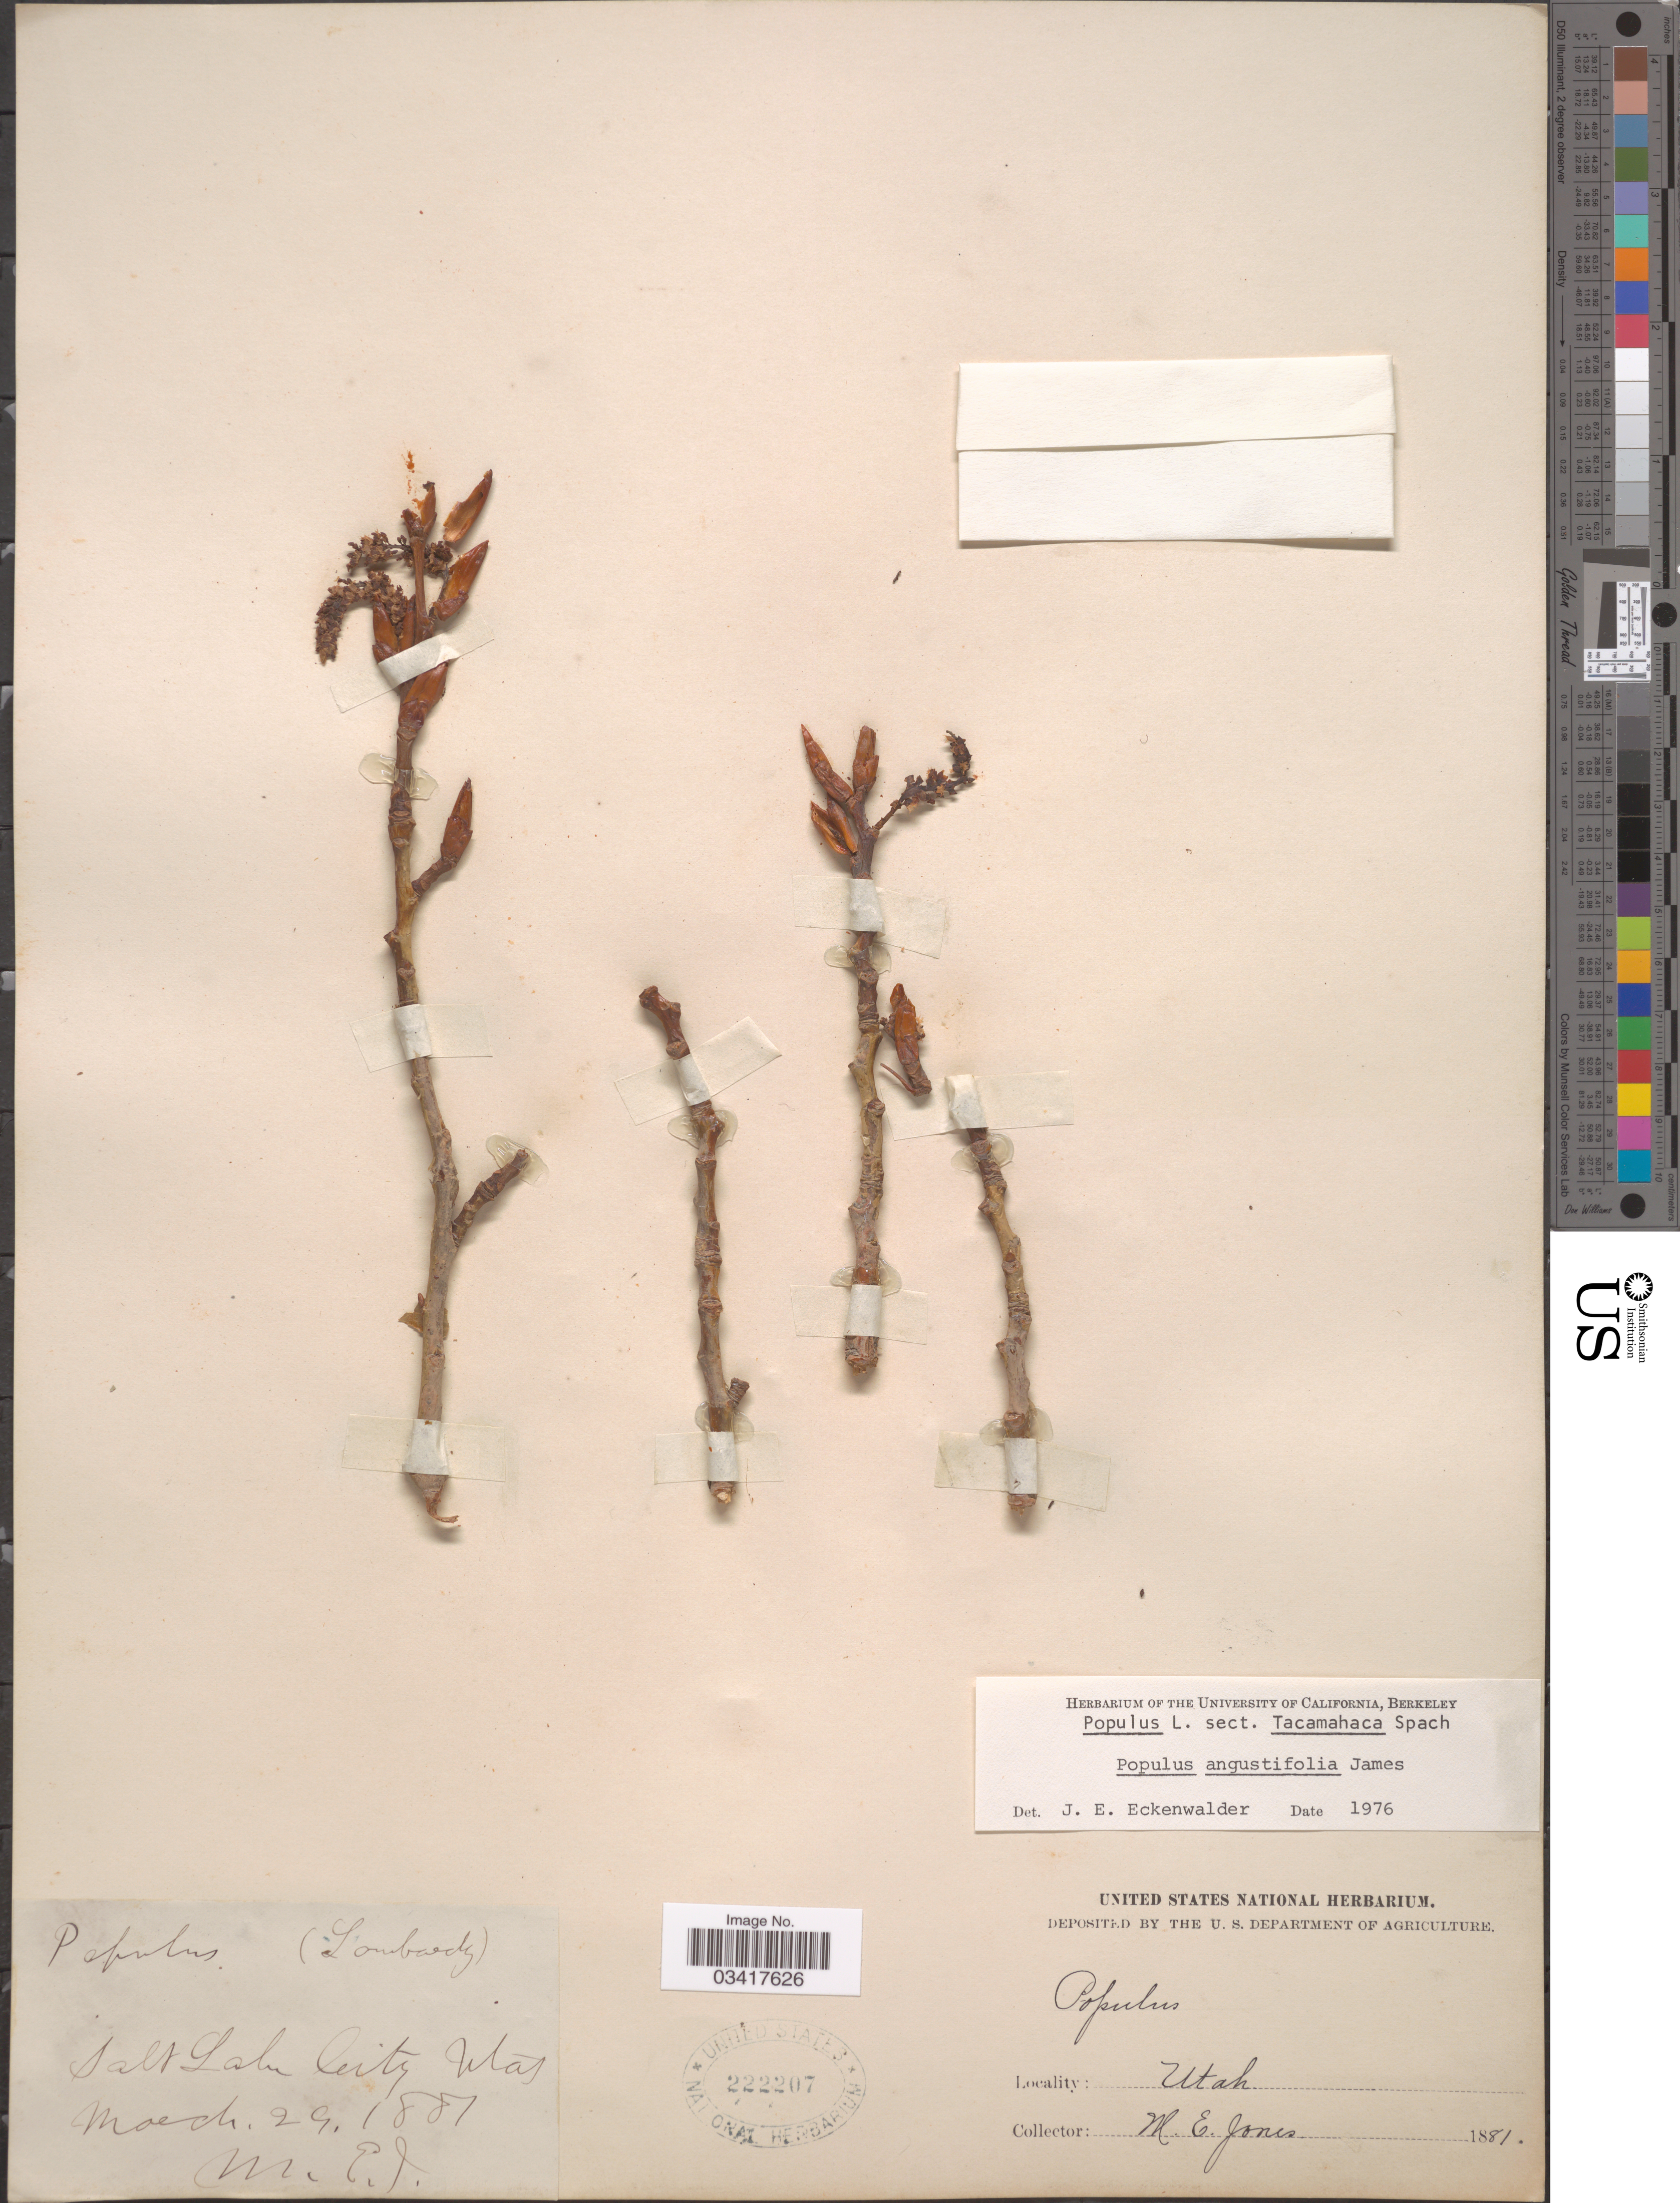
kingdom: Plantae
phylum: Tracheophyta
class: Magnoliopsida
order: Malpighiales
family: Salicaceae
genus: Populus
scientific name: Populus angustifolia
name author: E. James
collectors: M. E. Jones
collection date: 1881-03-29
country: United States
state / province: Utah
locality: Salt Lake City.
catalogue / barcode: US 222207